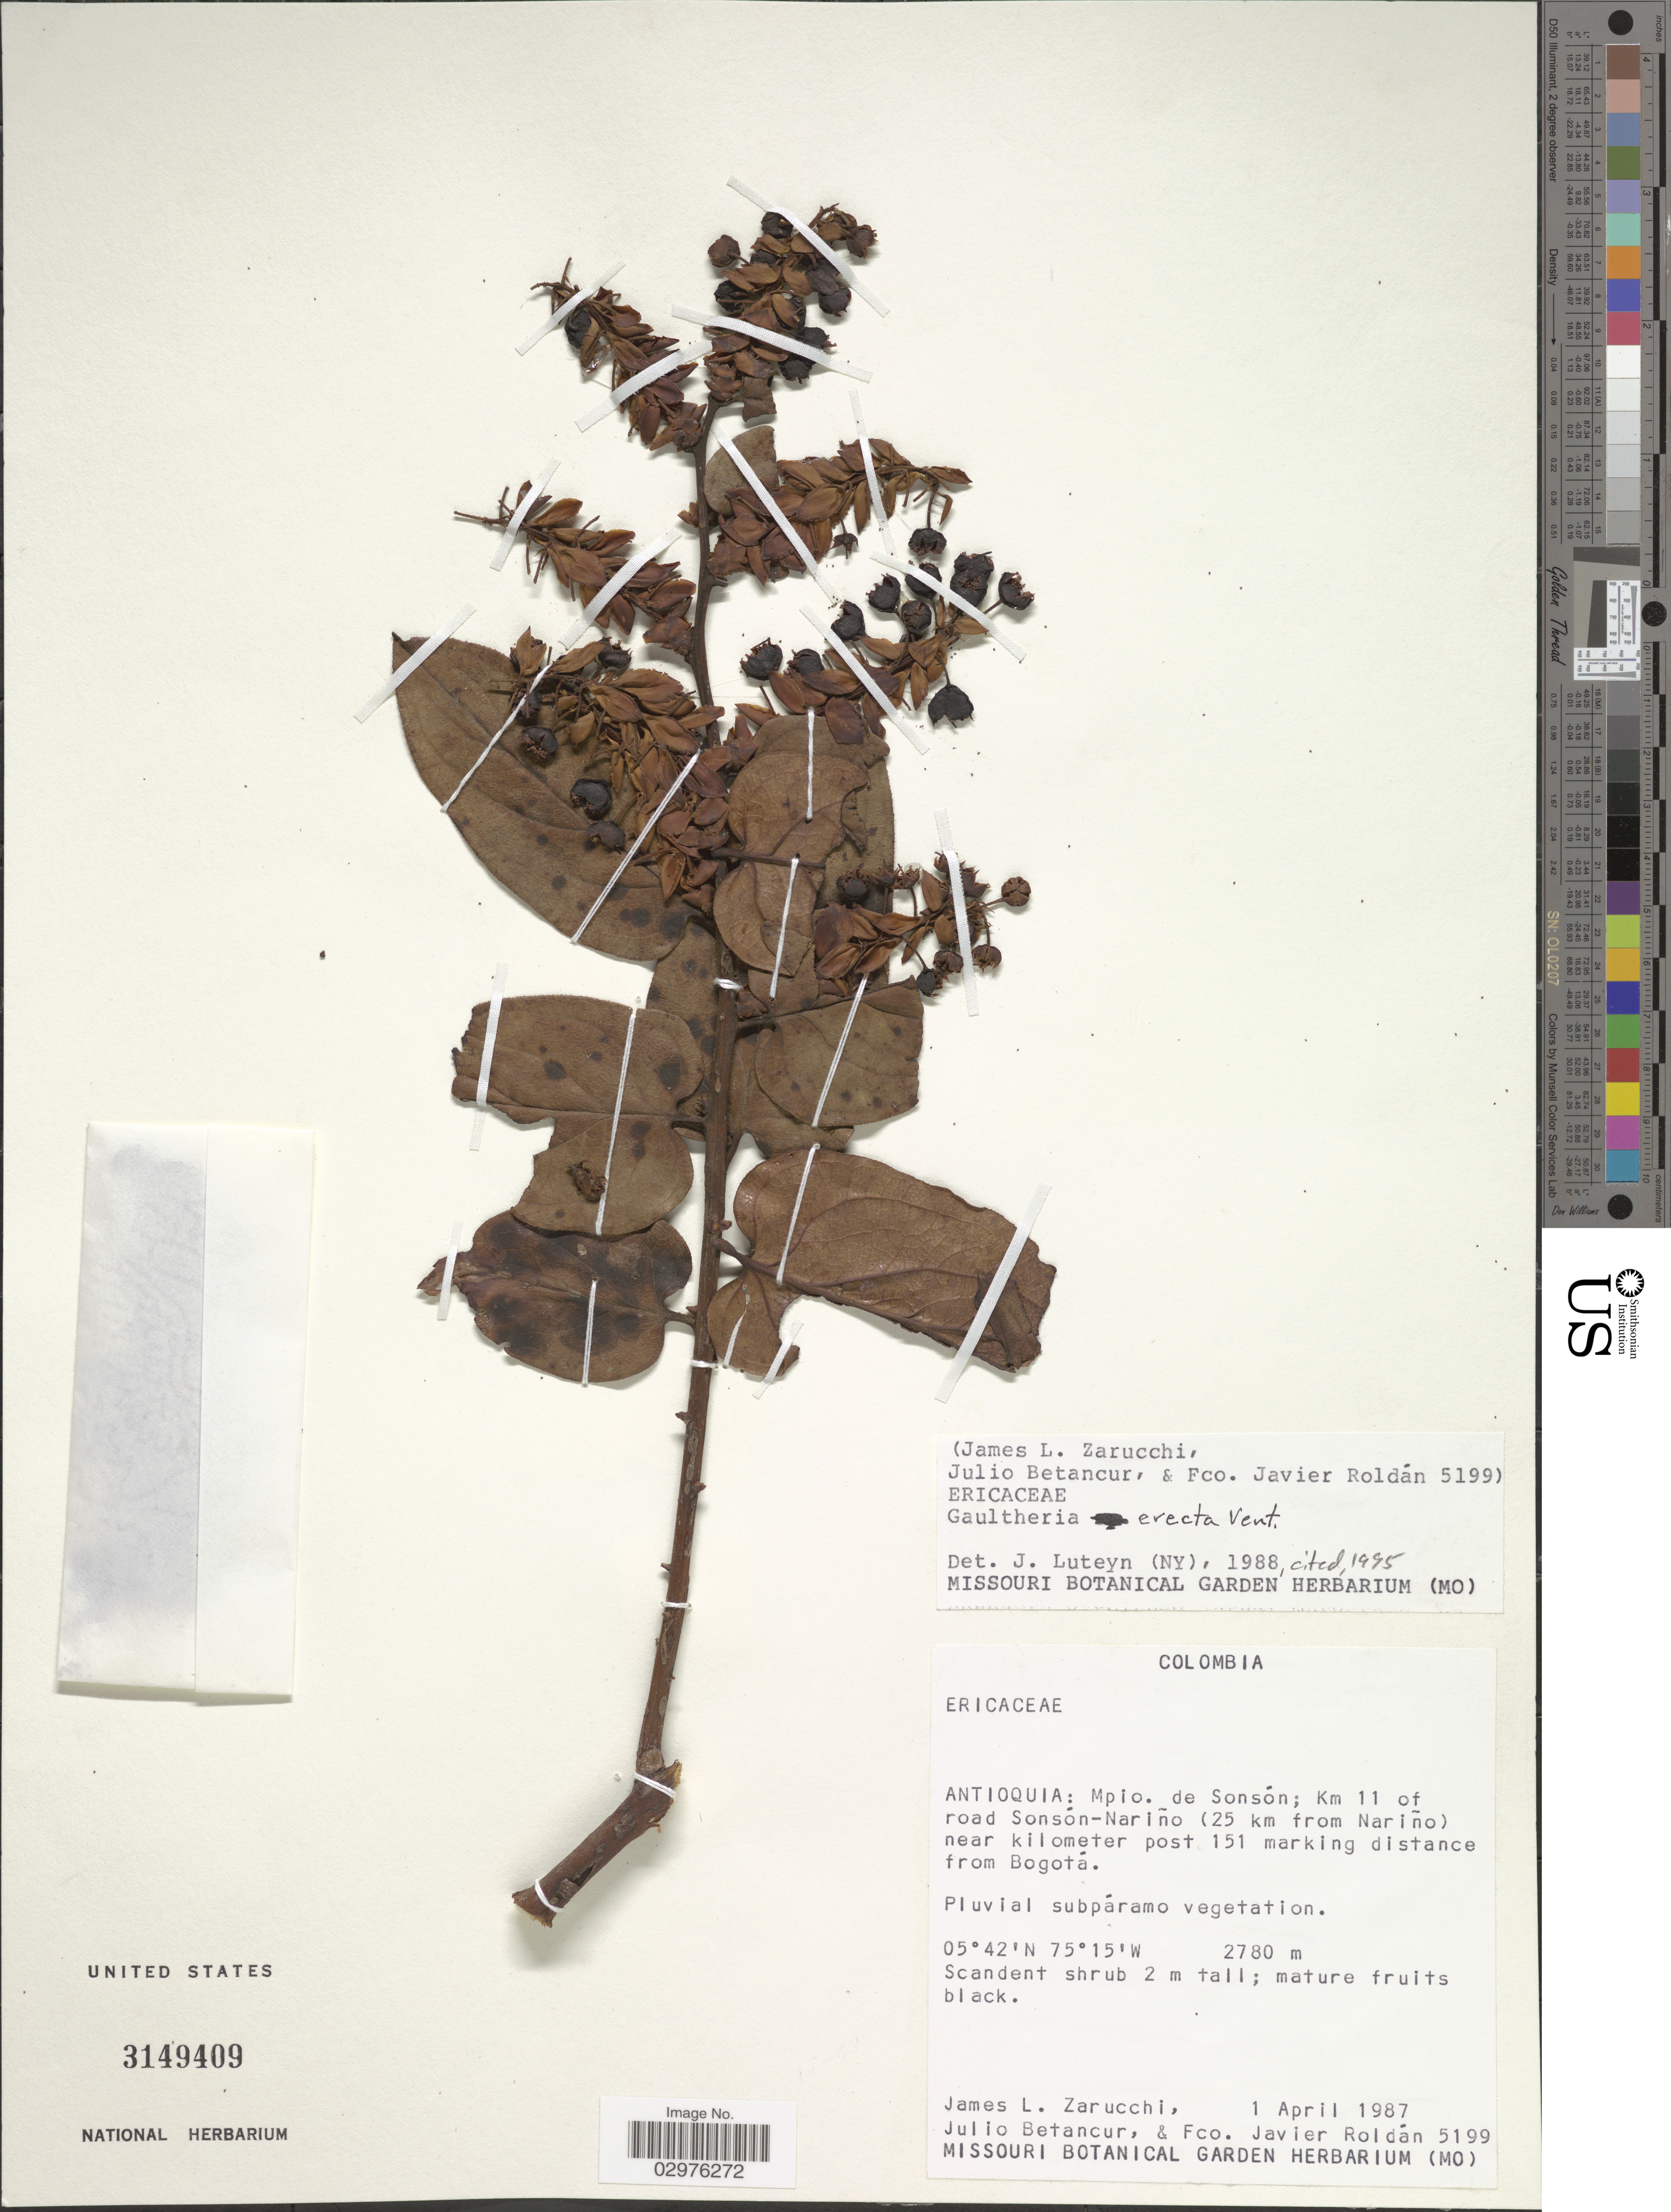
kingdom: Plantae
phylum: Tracheophyta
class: Magnoliopsida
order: Ericales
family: Ericaceae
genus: Gaultheria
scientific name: Gaultheria erecta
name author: Vent.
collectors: J. L. Zarucchi, J. Betancur & F. J. Roldán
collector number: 5199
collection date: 1987-04-01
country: Colombia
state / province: Antioquia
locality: Mpio. de Sonsón; Km 11 of road Sonsón-Nariño (25 km from Nariño) near kilometer post 151 marking distance from Bogotá.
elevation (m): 2780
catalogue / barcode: US 3149409